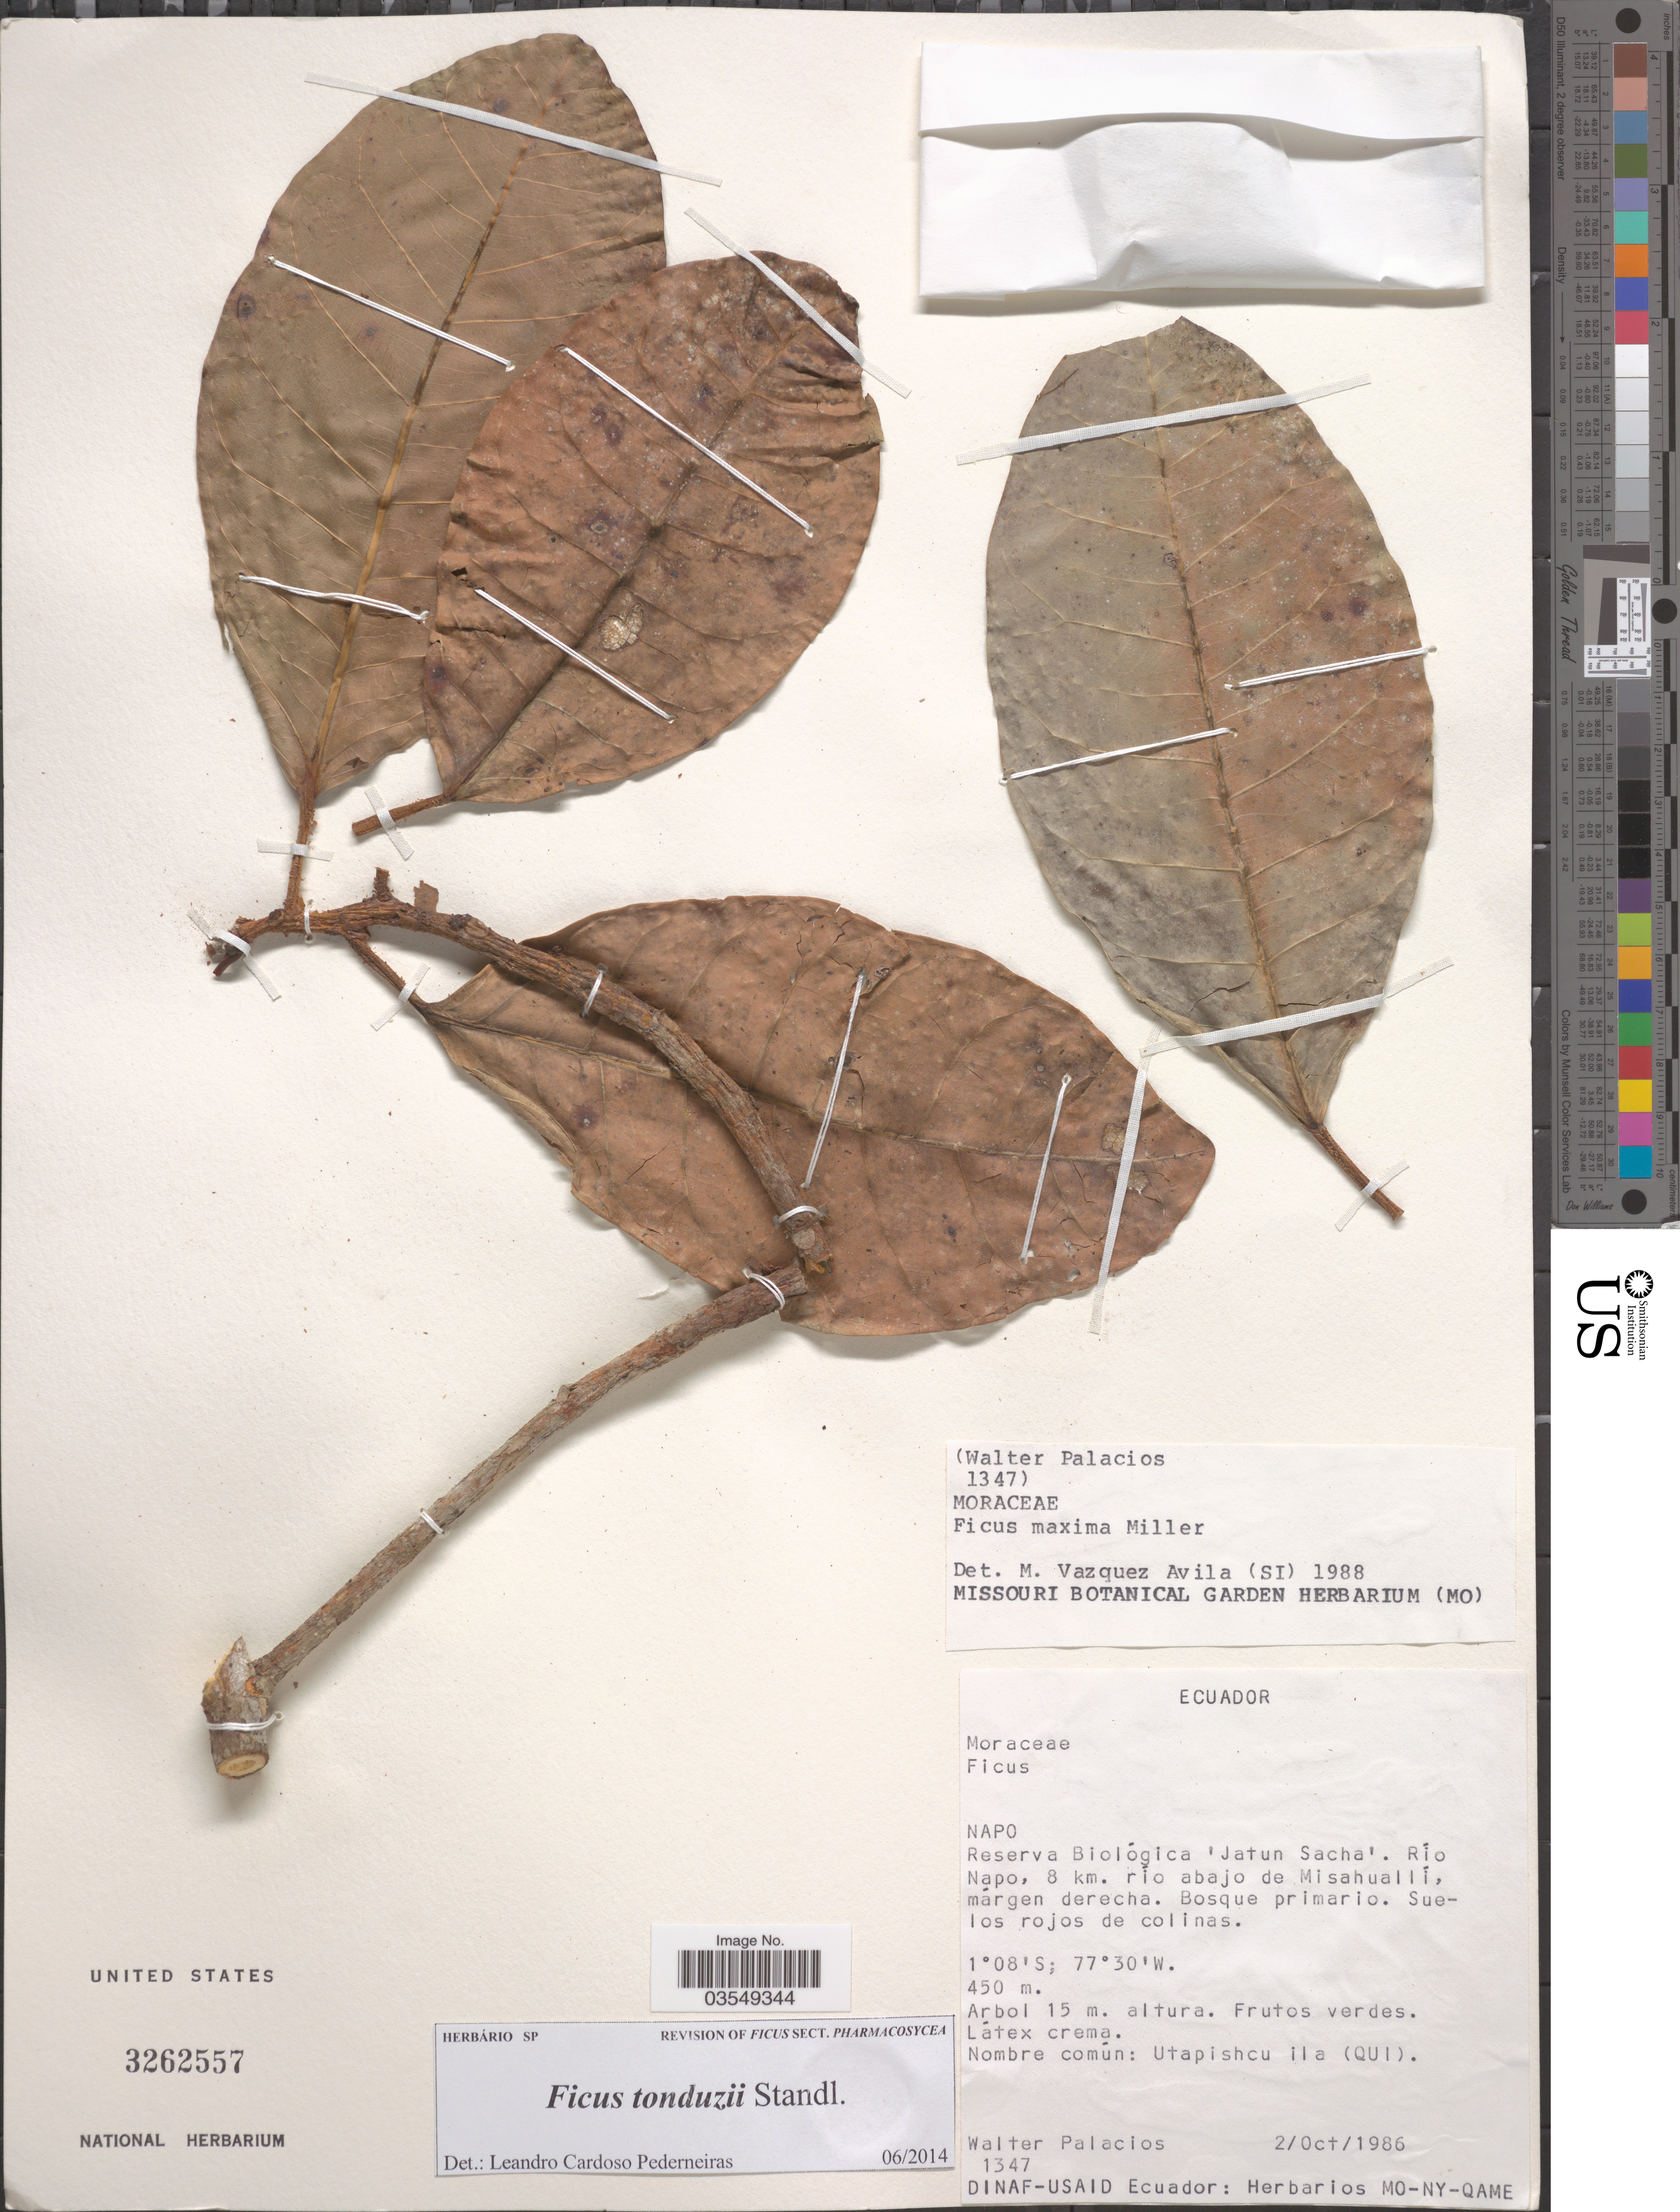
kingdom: Plantae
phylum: Tracheophyta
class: Magnoliopsida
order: Rosales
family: Moraceae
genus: Ficus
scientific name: Ficus tonduzii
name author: Standl.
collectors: W. Palacios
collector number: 1347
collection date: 1986-10-02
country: Ecuador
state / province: Napo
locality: Reserva Biológica 'Jatun Sacha'. Río Napo, 8 km. río abajo de Misahuallí, márgen derecha.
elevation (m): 450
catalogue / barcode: US 3262557